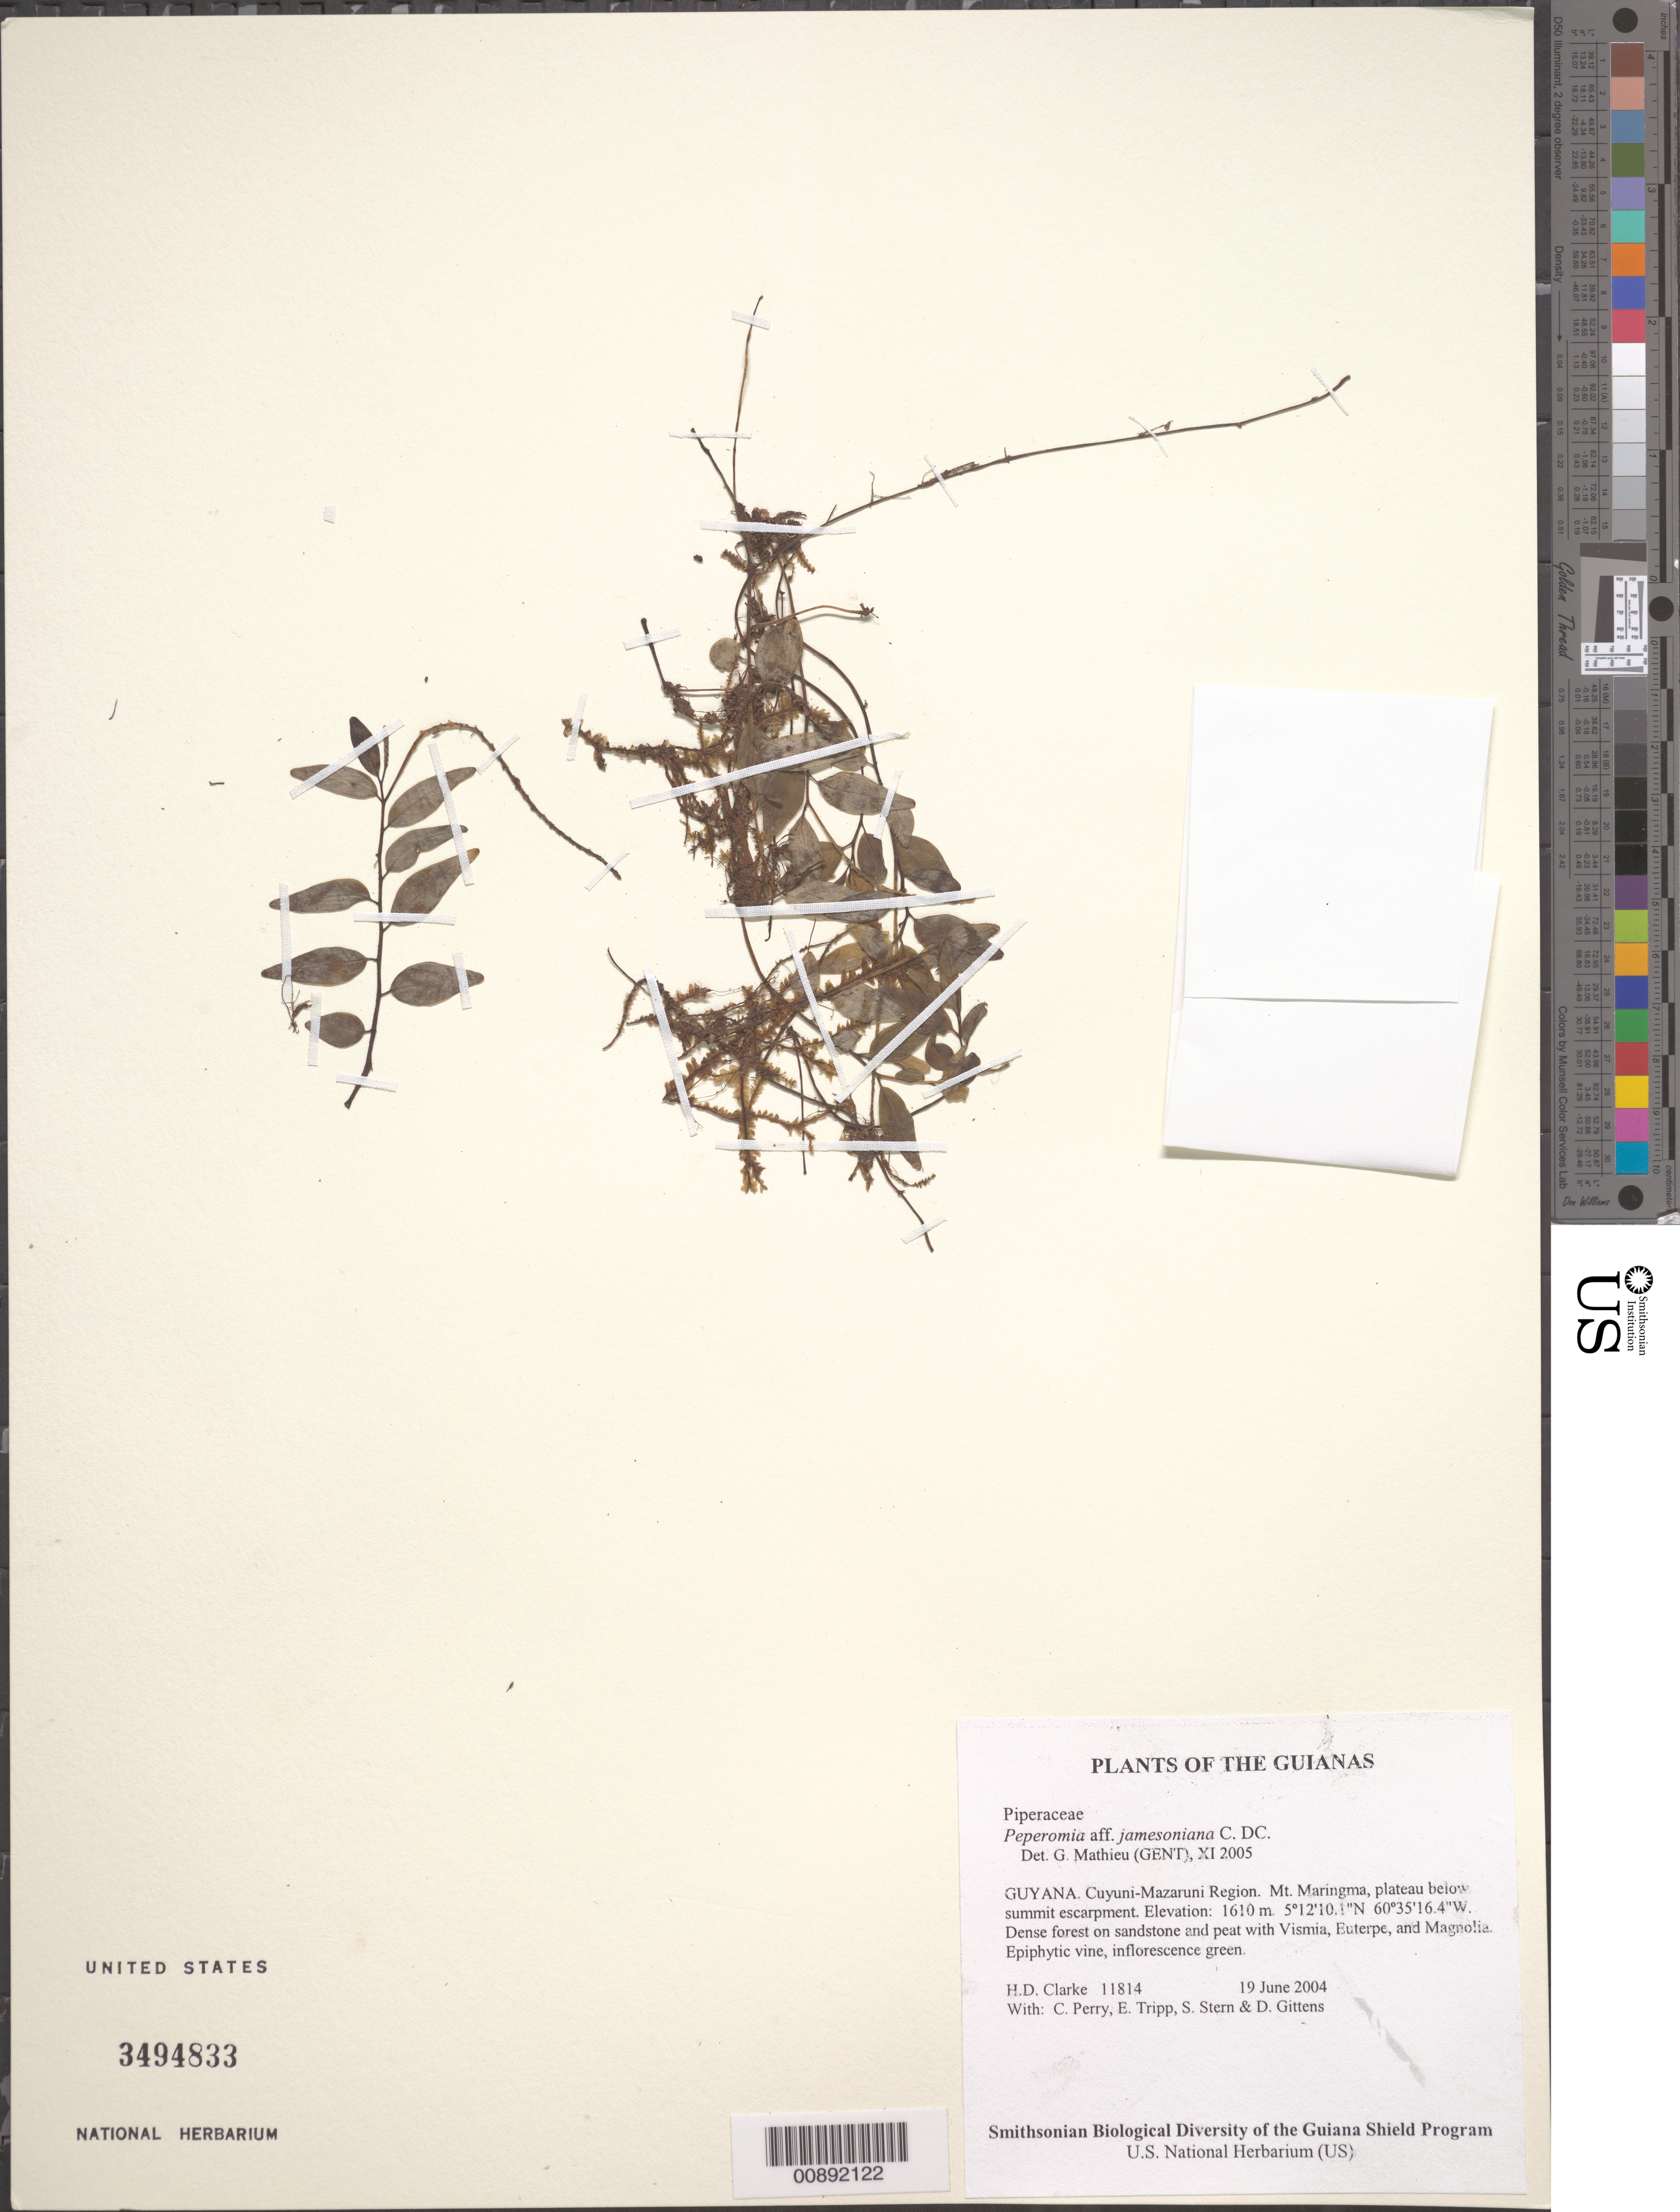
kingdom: Plantae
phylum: Tracheophyta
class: Magnoliopsida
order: Piperales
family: Piperaceae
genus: Peperomia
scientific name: Peperomia jamesoniana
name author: C. DC.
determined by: Mathieu, Guido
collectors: H. D. Clarke, C. Perry, E. Tripp, S. R. Stern & D. Gittens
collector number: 11814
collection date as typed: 19 June 2004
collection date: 2004-06-19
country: Guyana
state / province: Cuyuni-Mazaruni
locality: Mt. Maringma, plateau below summit escarpment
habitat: Dense forest on sandstone and peat with Vismia, Euterpe, and Magnolia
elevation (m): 1610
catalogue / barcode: US 3494833